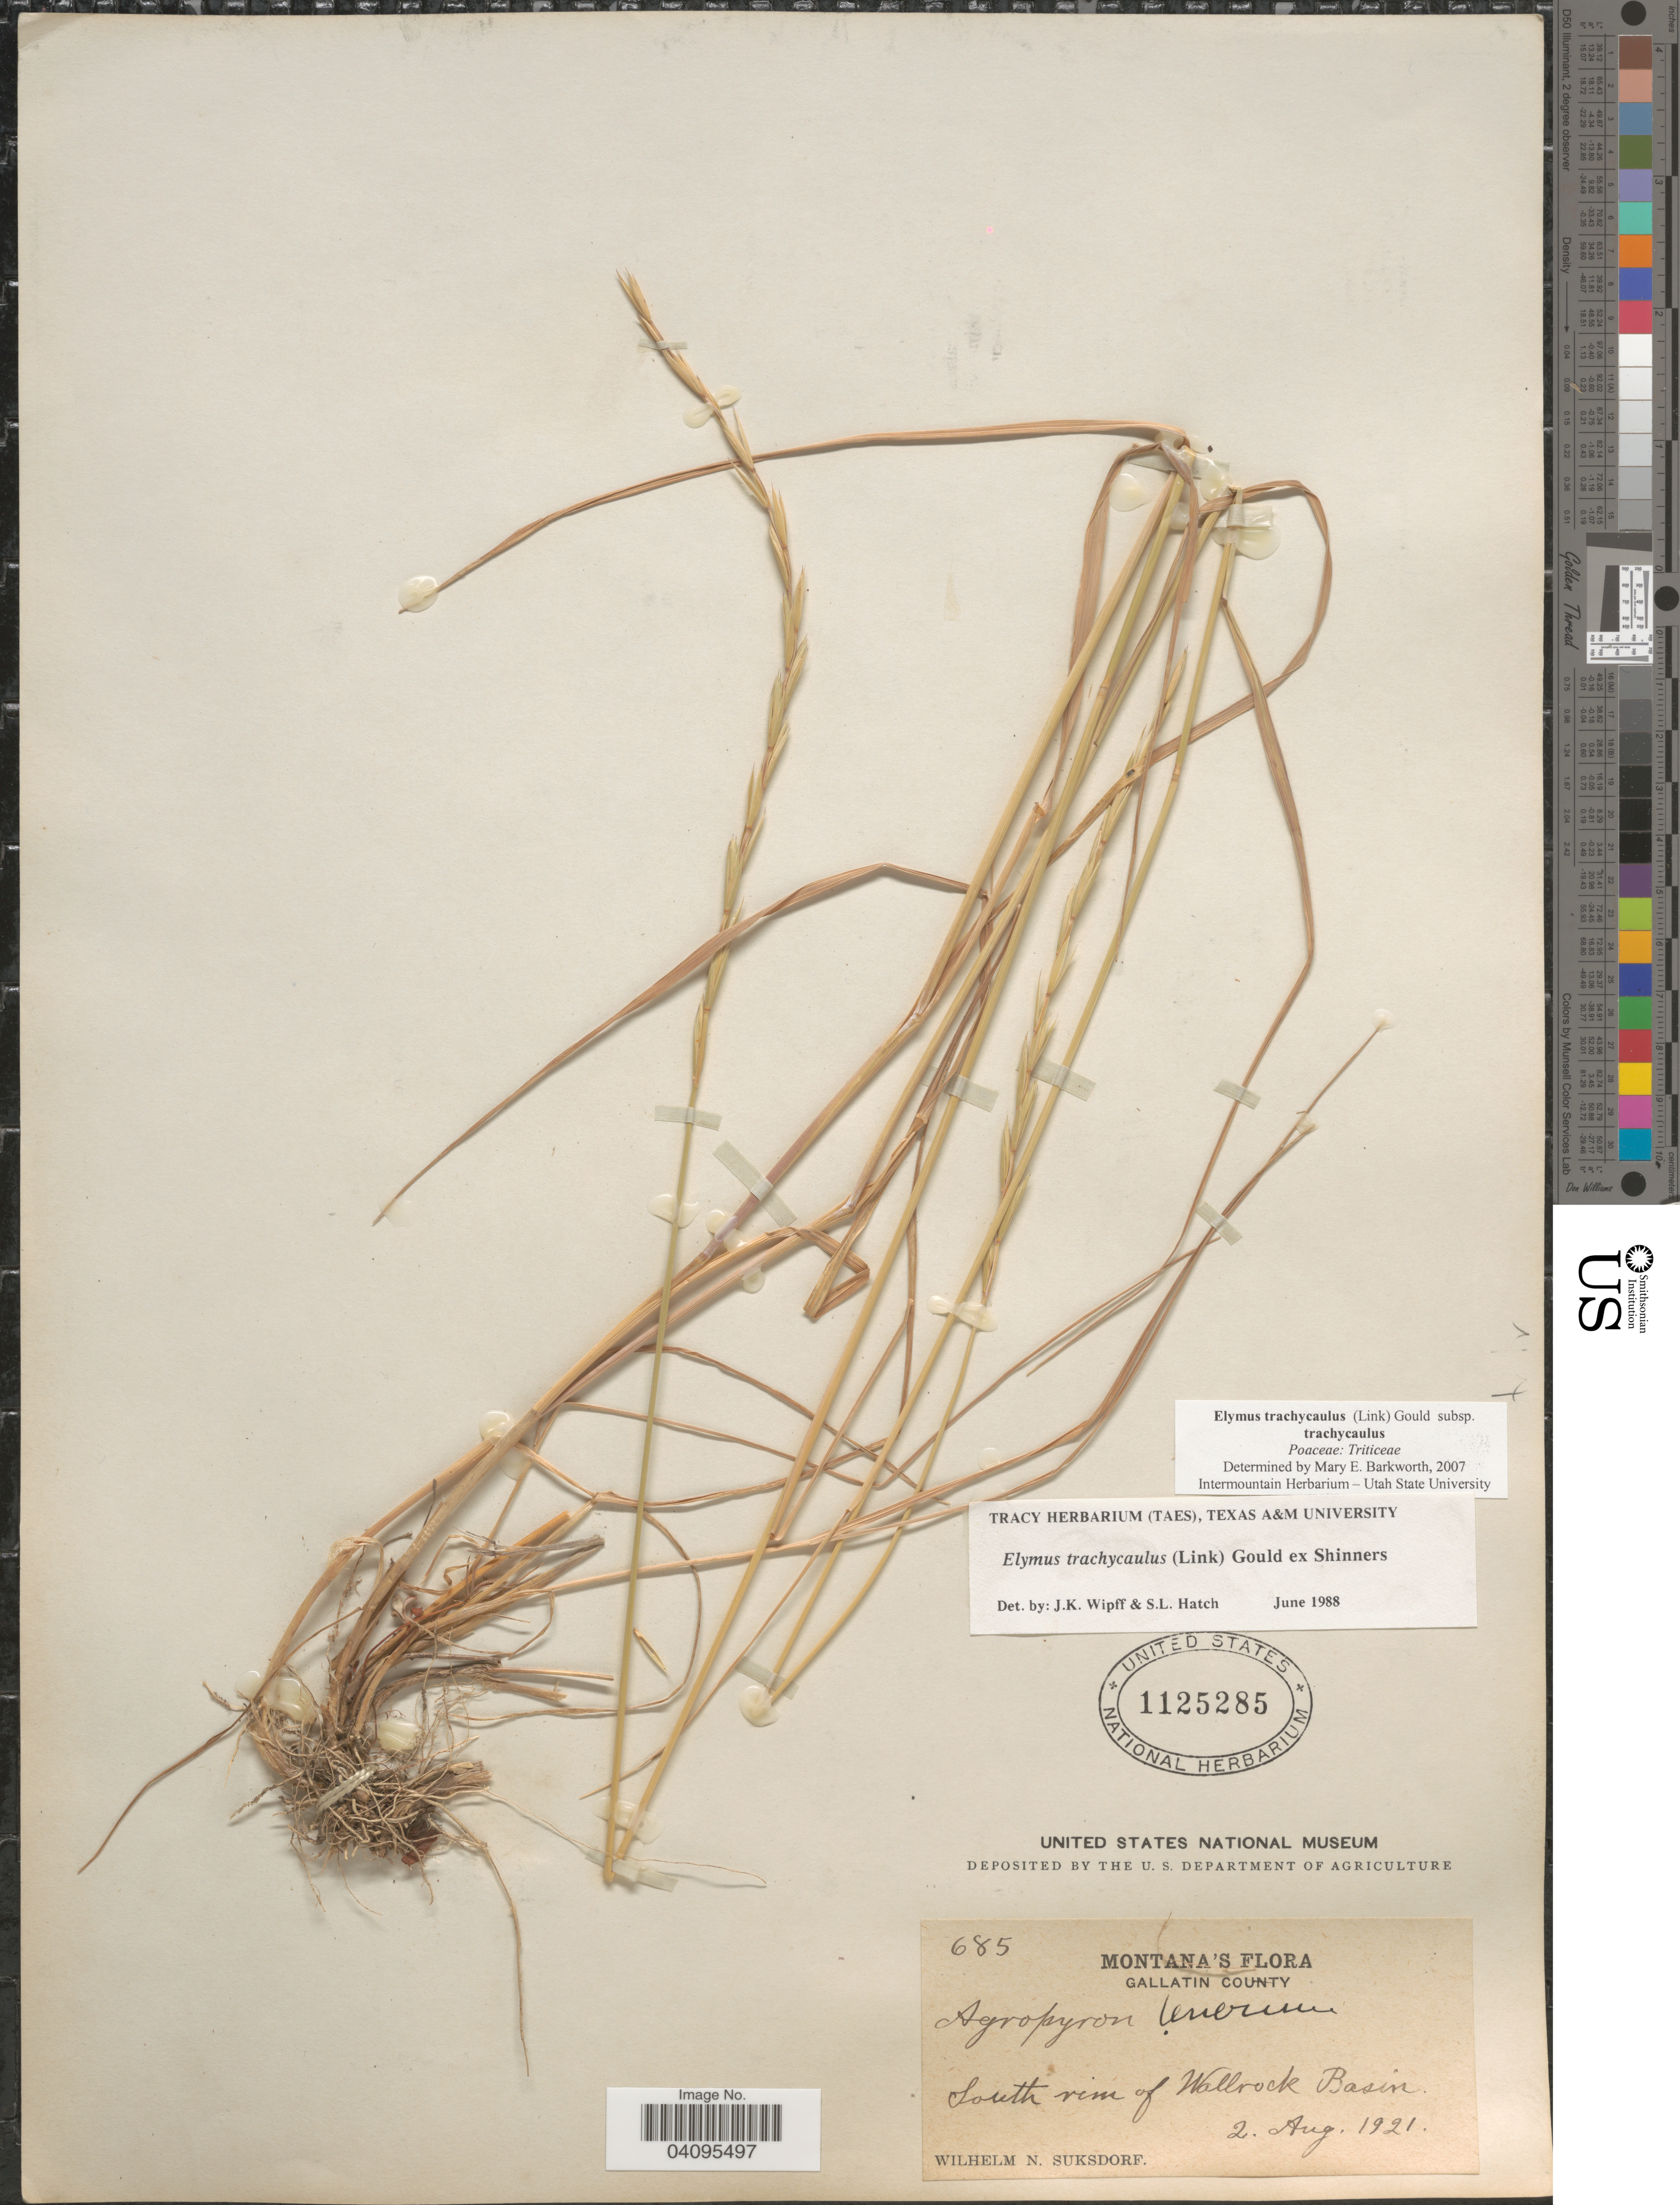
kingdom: Plantae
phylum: Tracheophyta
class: Liliopsida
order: Poales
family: Poaceae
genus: Elymus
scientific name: Elymus trachycaulus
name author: (Link) Gould ex Shinners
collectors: W. N. Suksdorf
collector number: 685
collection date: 1921-08-02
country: United States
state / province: Montana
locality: Gallatin County. South rim of Wallrock Basin.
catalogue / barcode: US 1125285